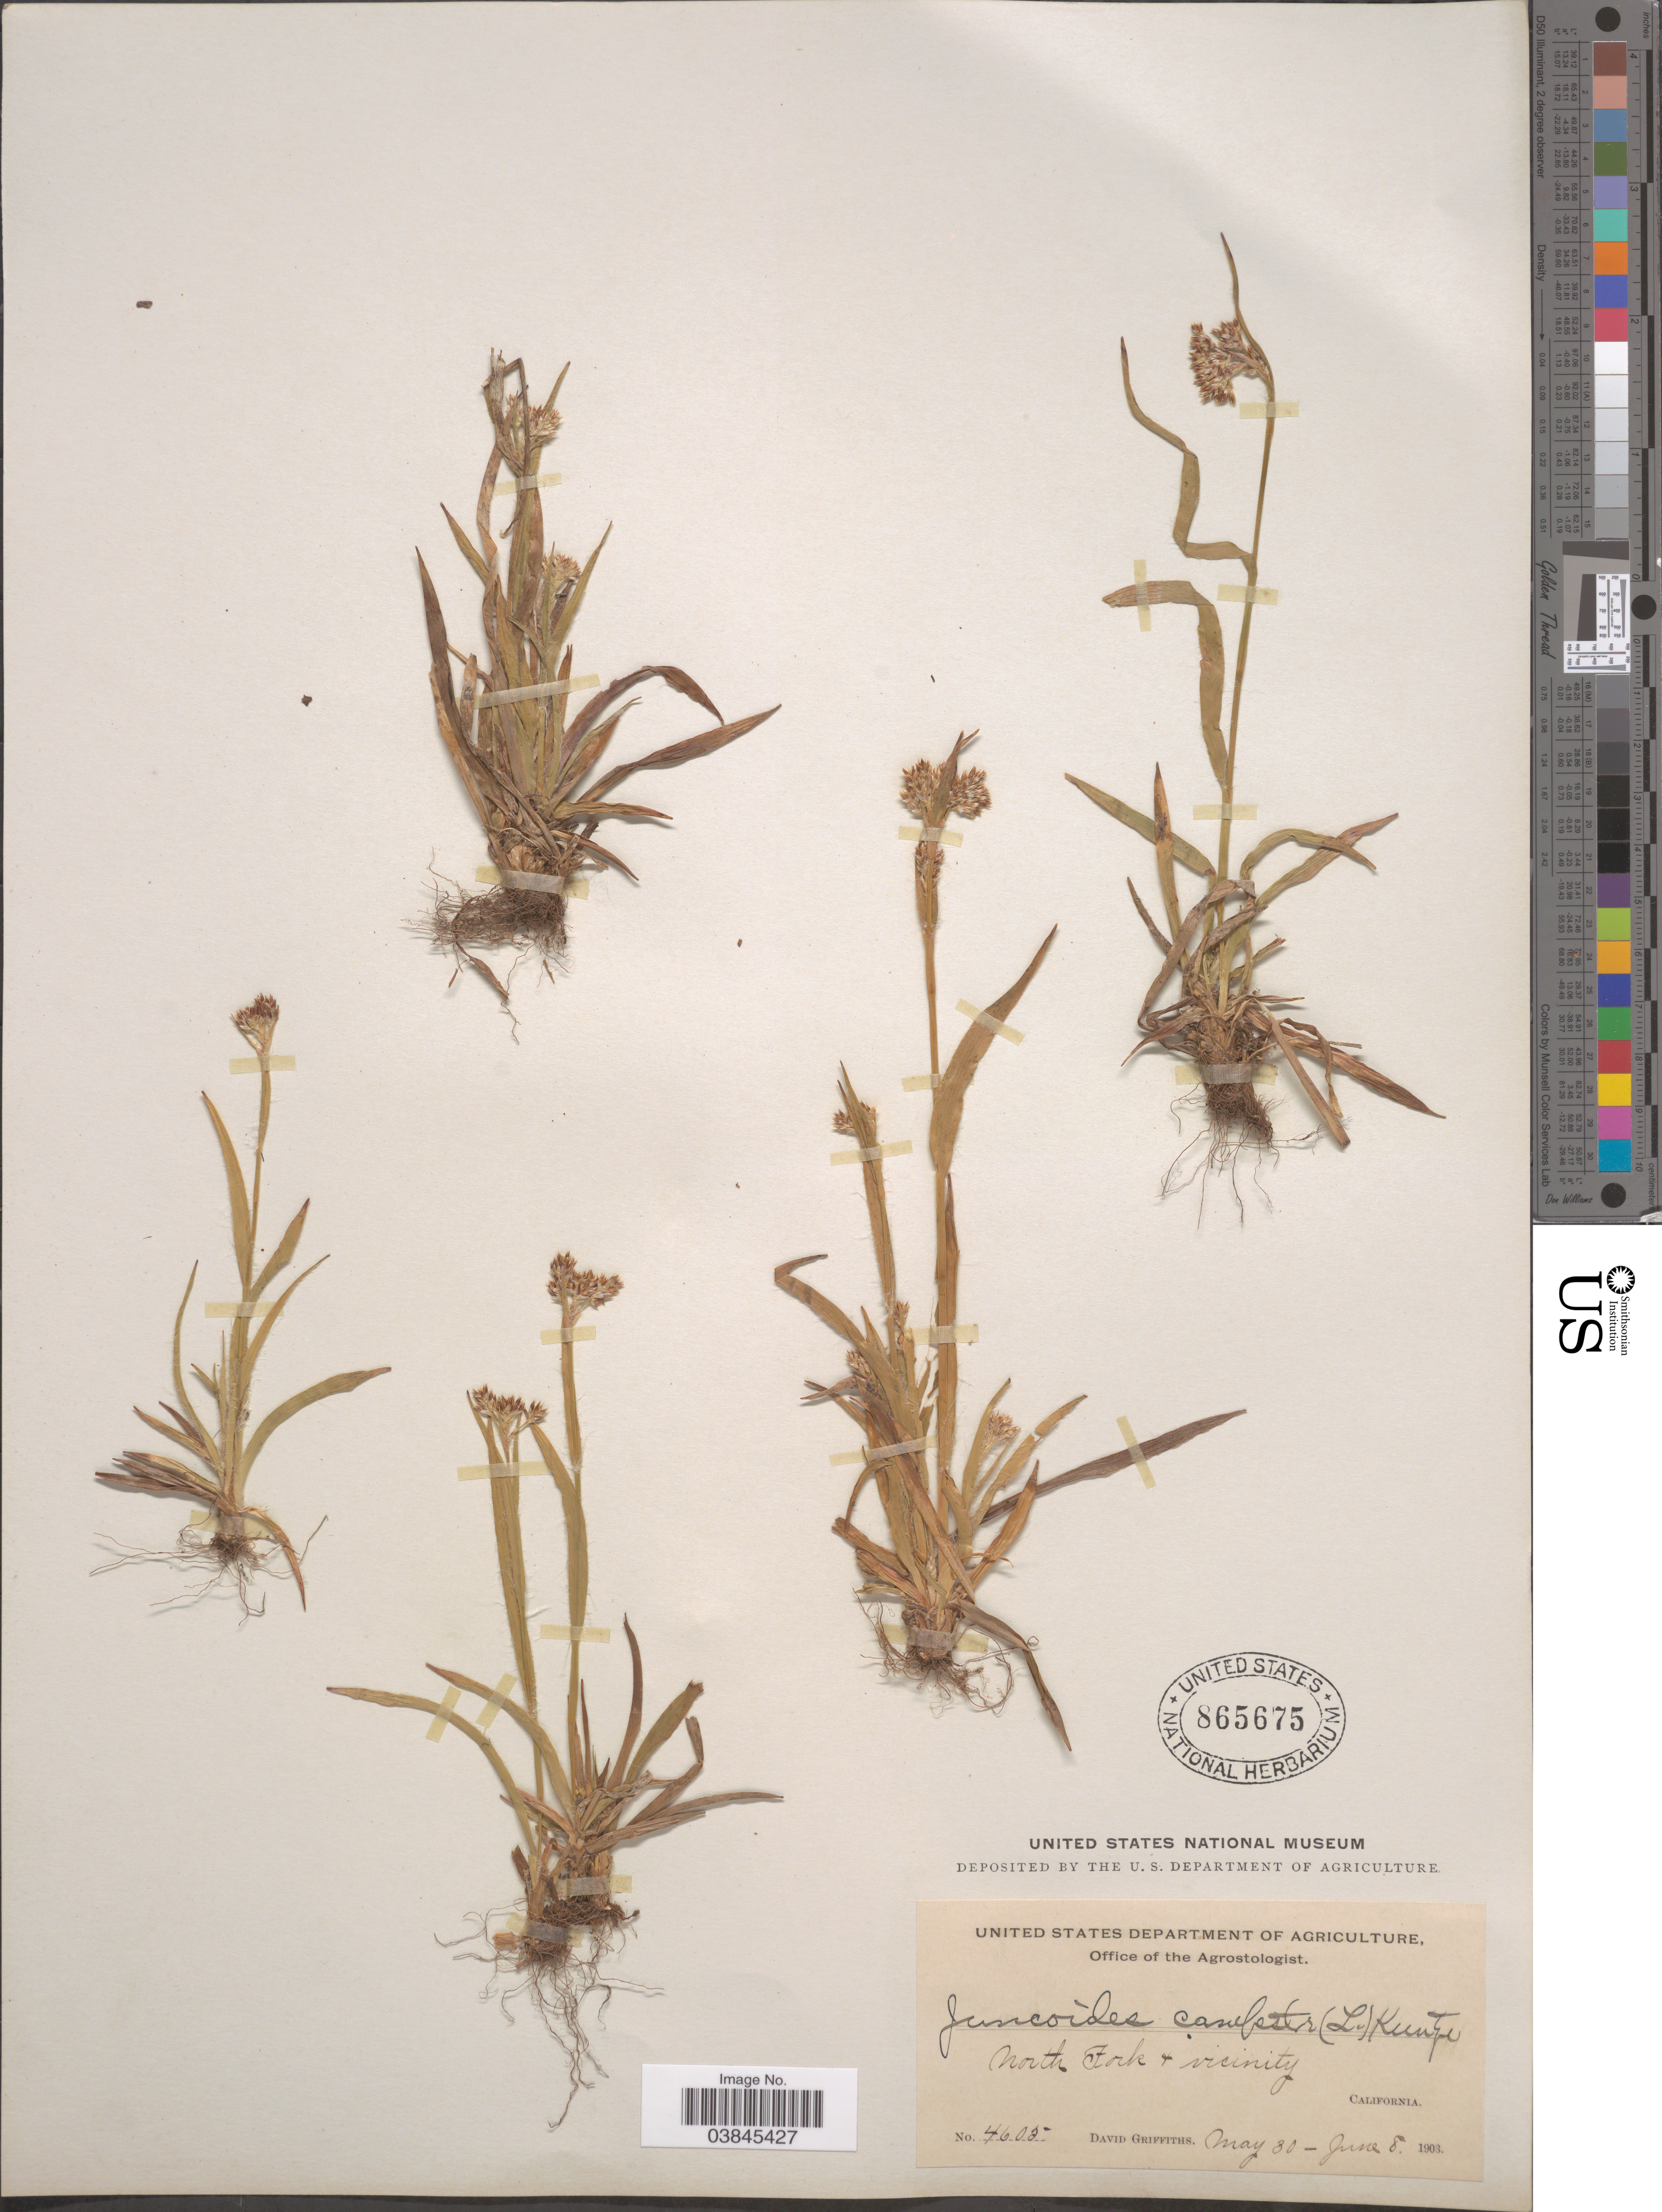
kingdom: Plantae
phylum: Tracheophyta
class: Liliopsida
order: Poales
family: Juncaceae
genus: Luzula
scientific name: Luzula campestris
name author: (L.) DC.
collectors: D. Griffiths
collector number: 4605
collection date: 1903-05-30/1903-06-08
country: United States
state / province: California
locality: North Fork + vicinity.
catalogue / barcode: US 865675